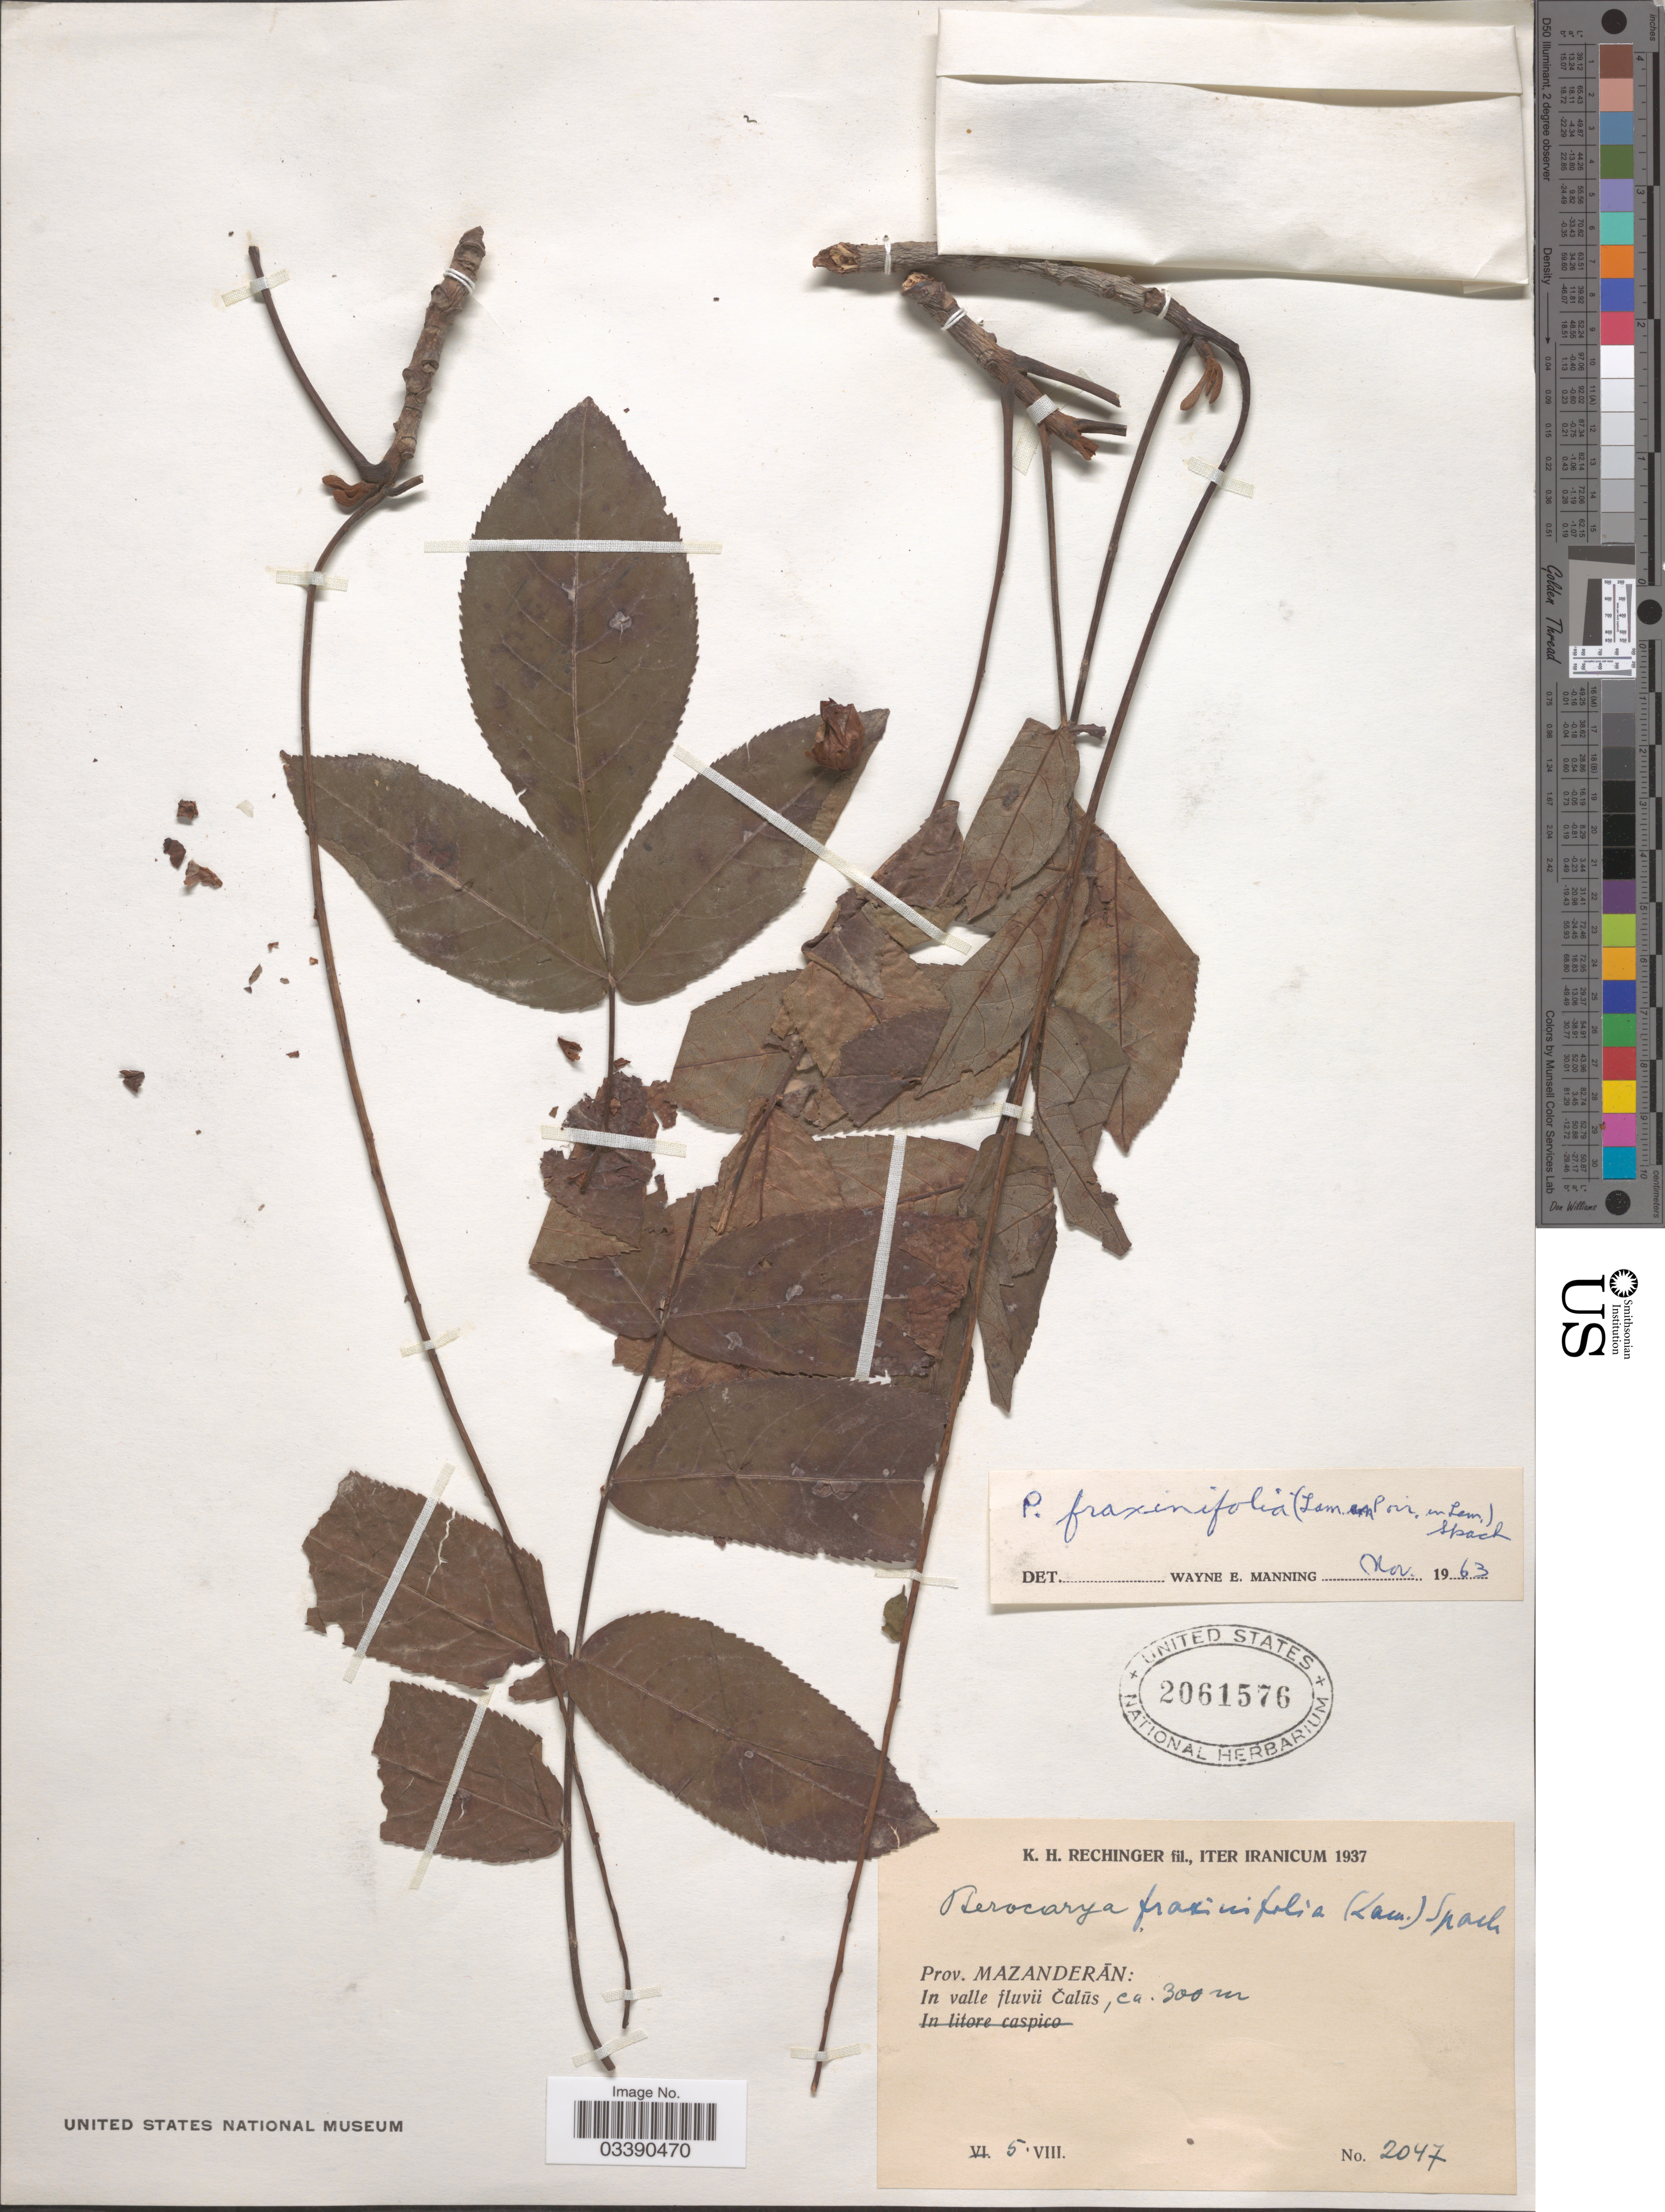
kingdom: Plantae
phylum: Tracheophyta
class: Magnoliopsida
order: Fagales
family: Juglandaceae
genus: Pterocarya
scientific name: Pterocarya fraxinifolia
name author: Spach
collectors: K. H. Rechinger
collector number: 2047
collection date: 1937-08-05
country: Iran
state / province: Mazandaran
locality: In valle fluvii Calüs.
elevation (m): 300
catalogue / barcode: US 2061576